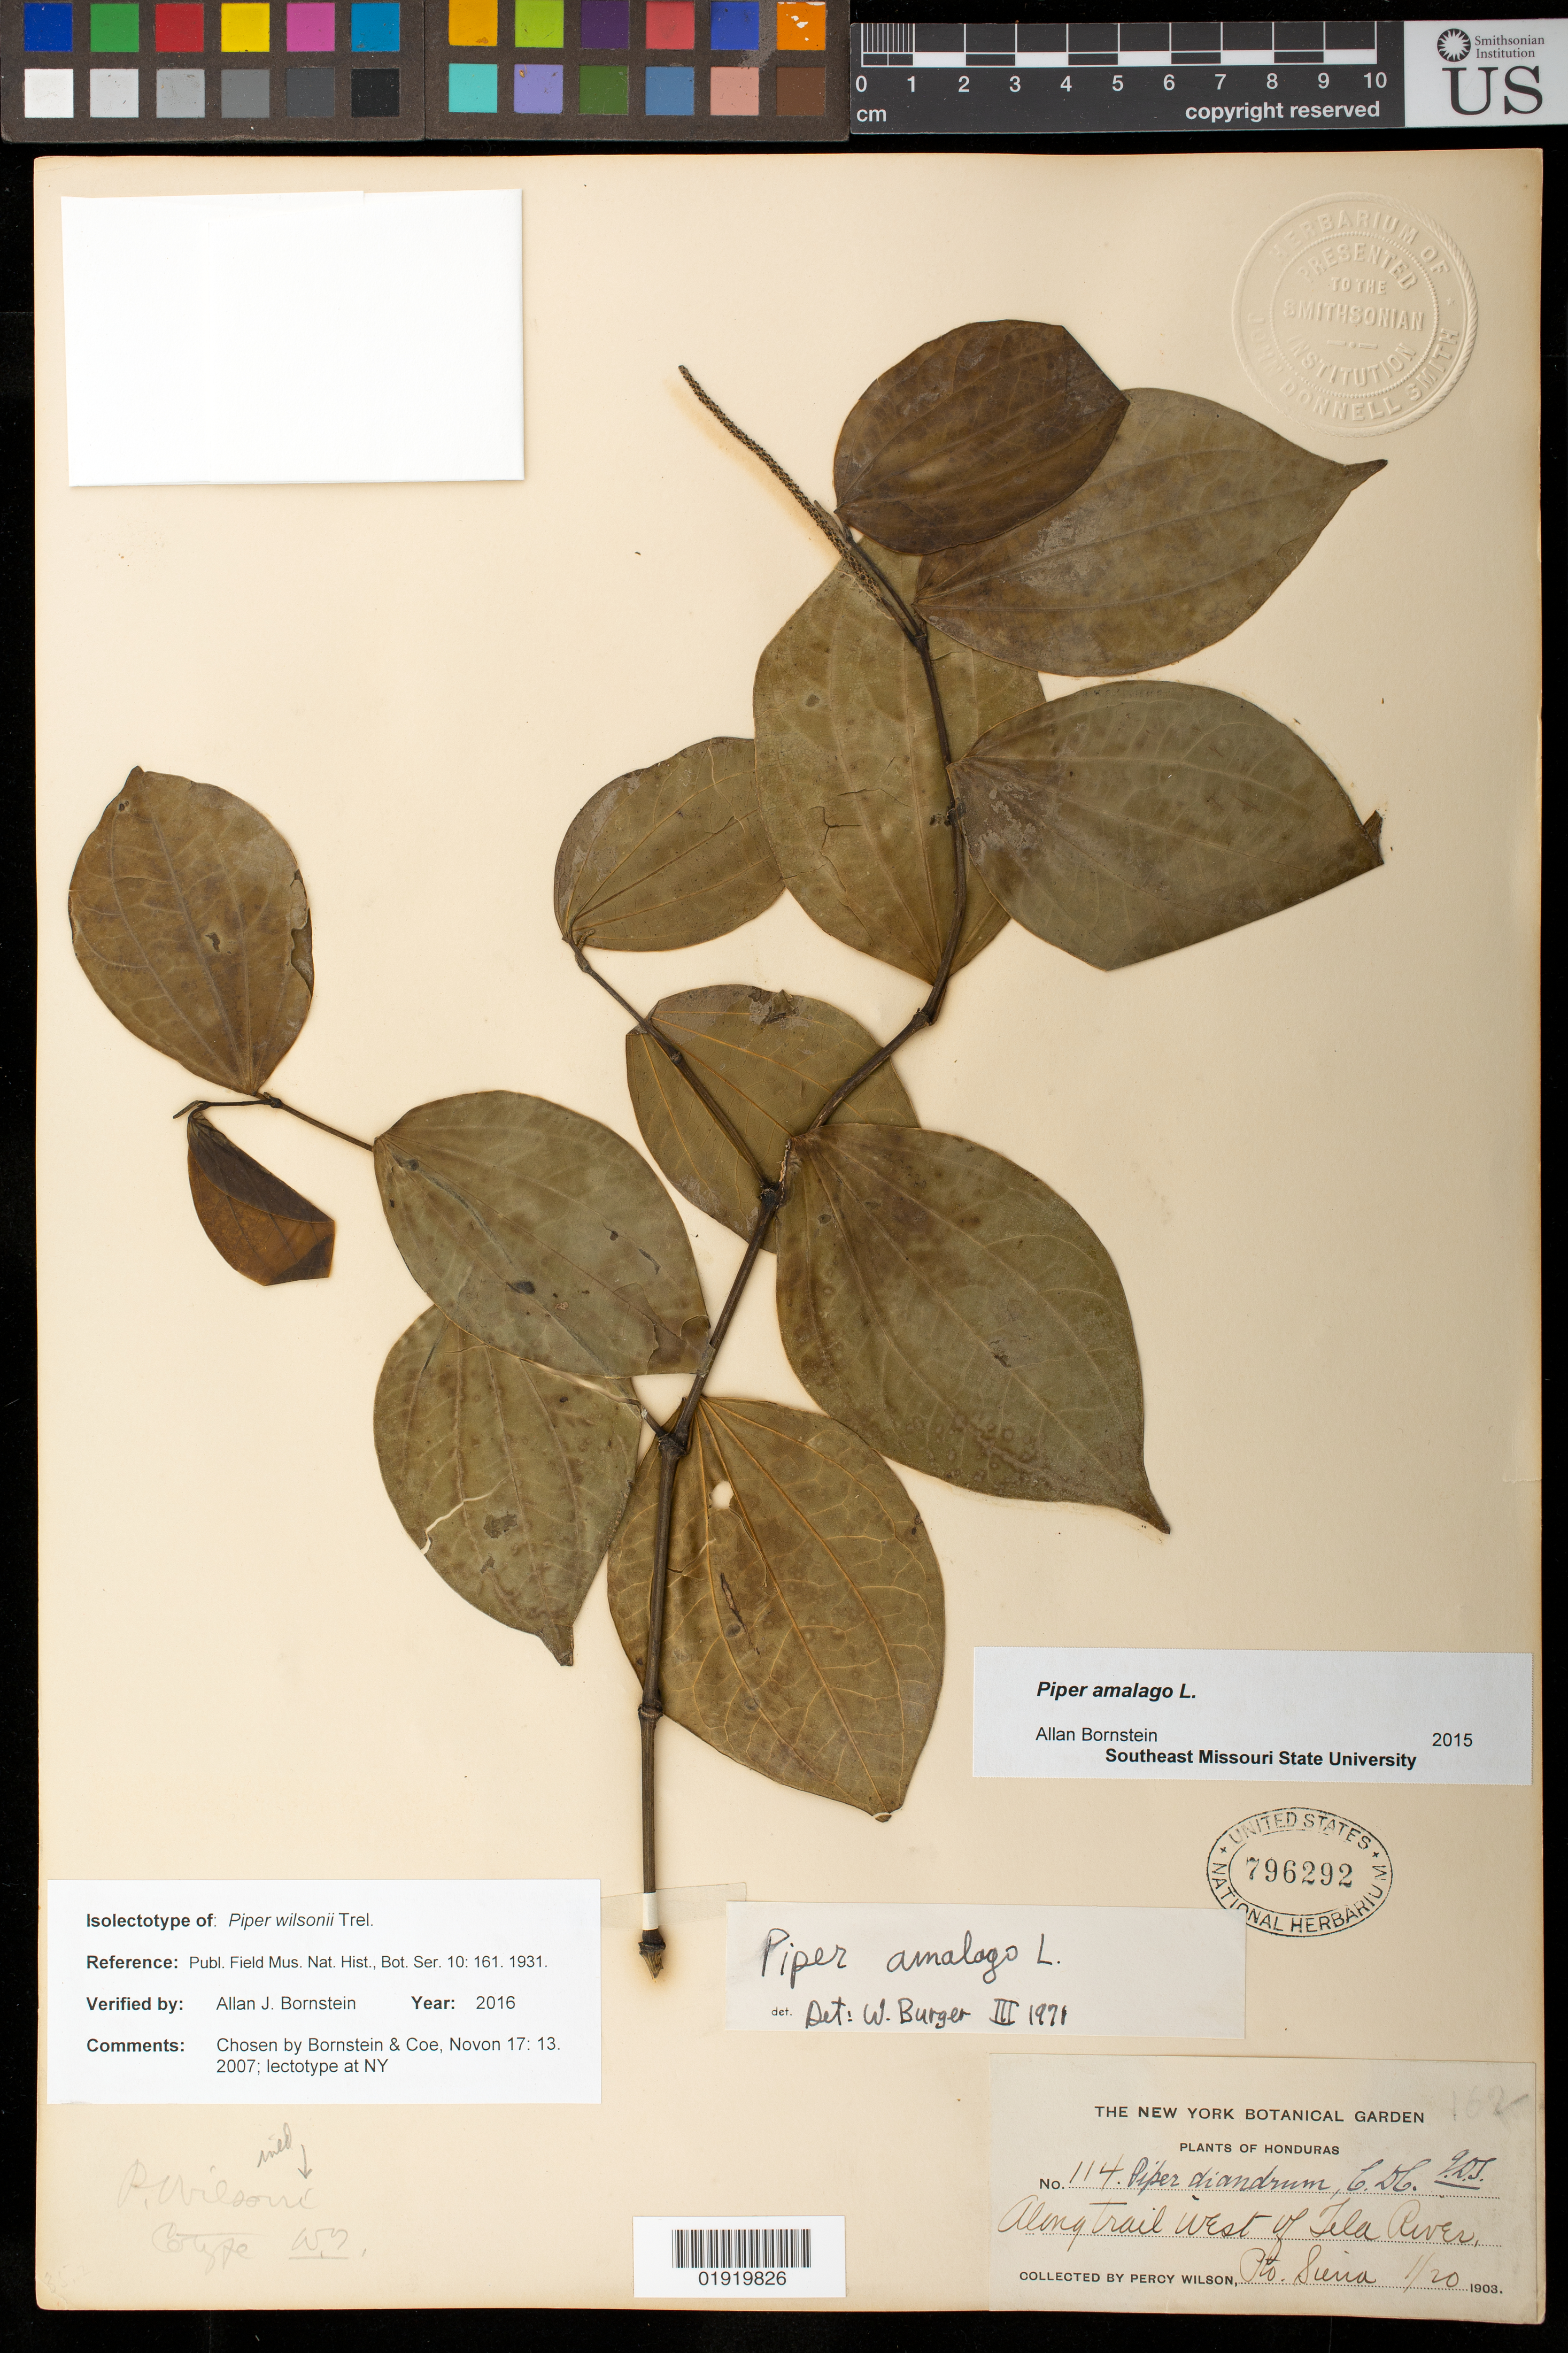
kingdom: Plantae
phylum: Tracheophyta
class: Magnoliopsida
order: Piperales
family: Piperaceae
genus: Piper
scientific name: Piper wilsonii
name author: Trel.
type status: Isolectotype; Type Collection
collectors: P. Wilson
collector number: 114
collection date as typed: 1/20/1903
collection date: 1903-01-20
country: Honduras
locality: Along trail west of Tela River, Pto. Sierra.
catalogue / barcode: US 796292